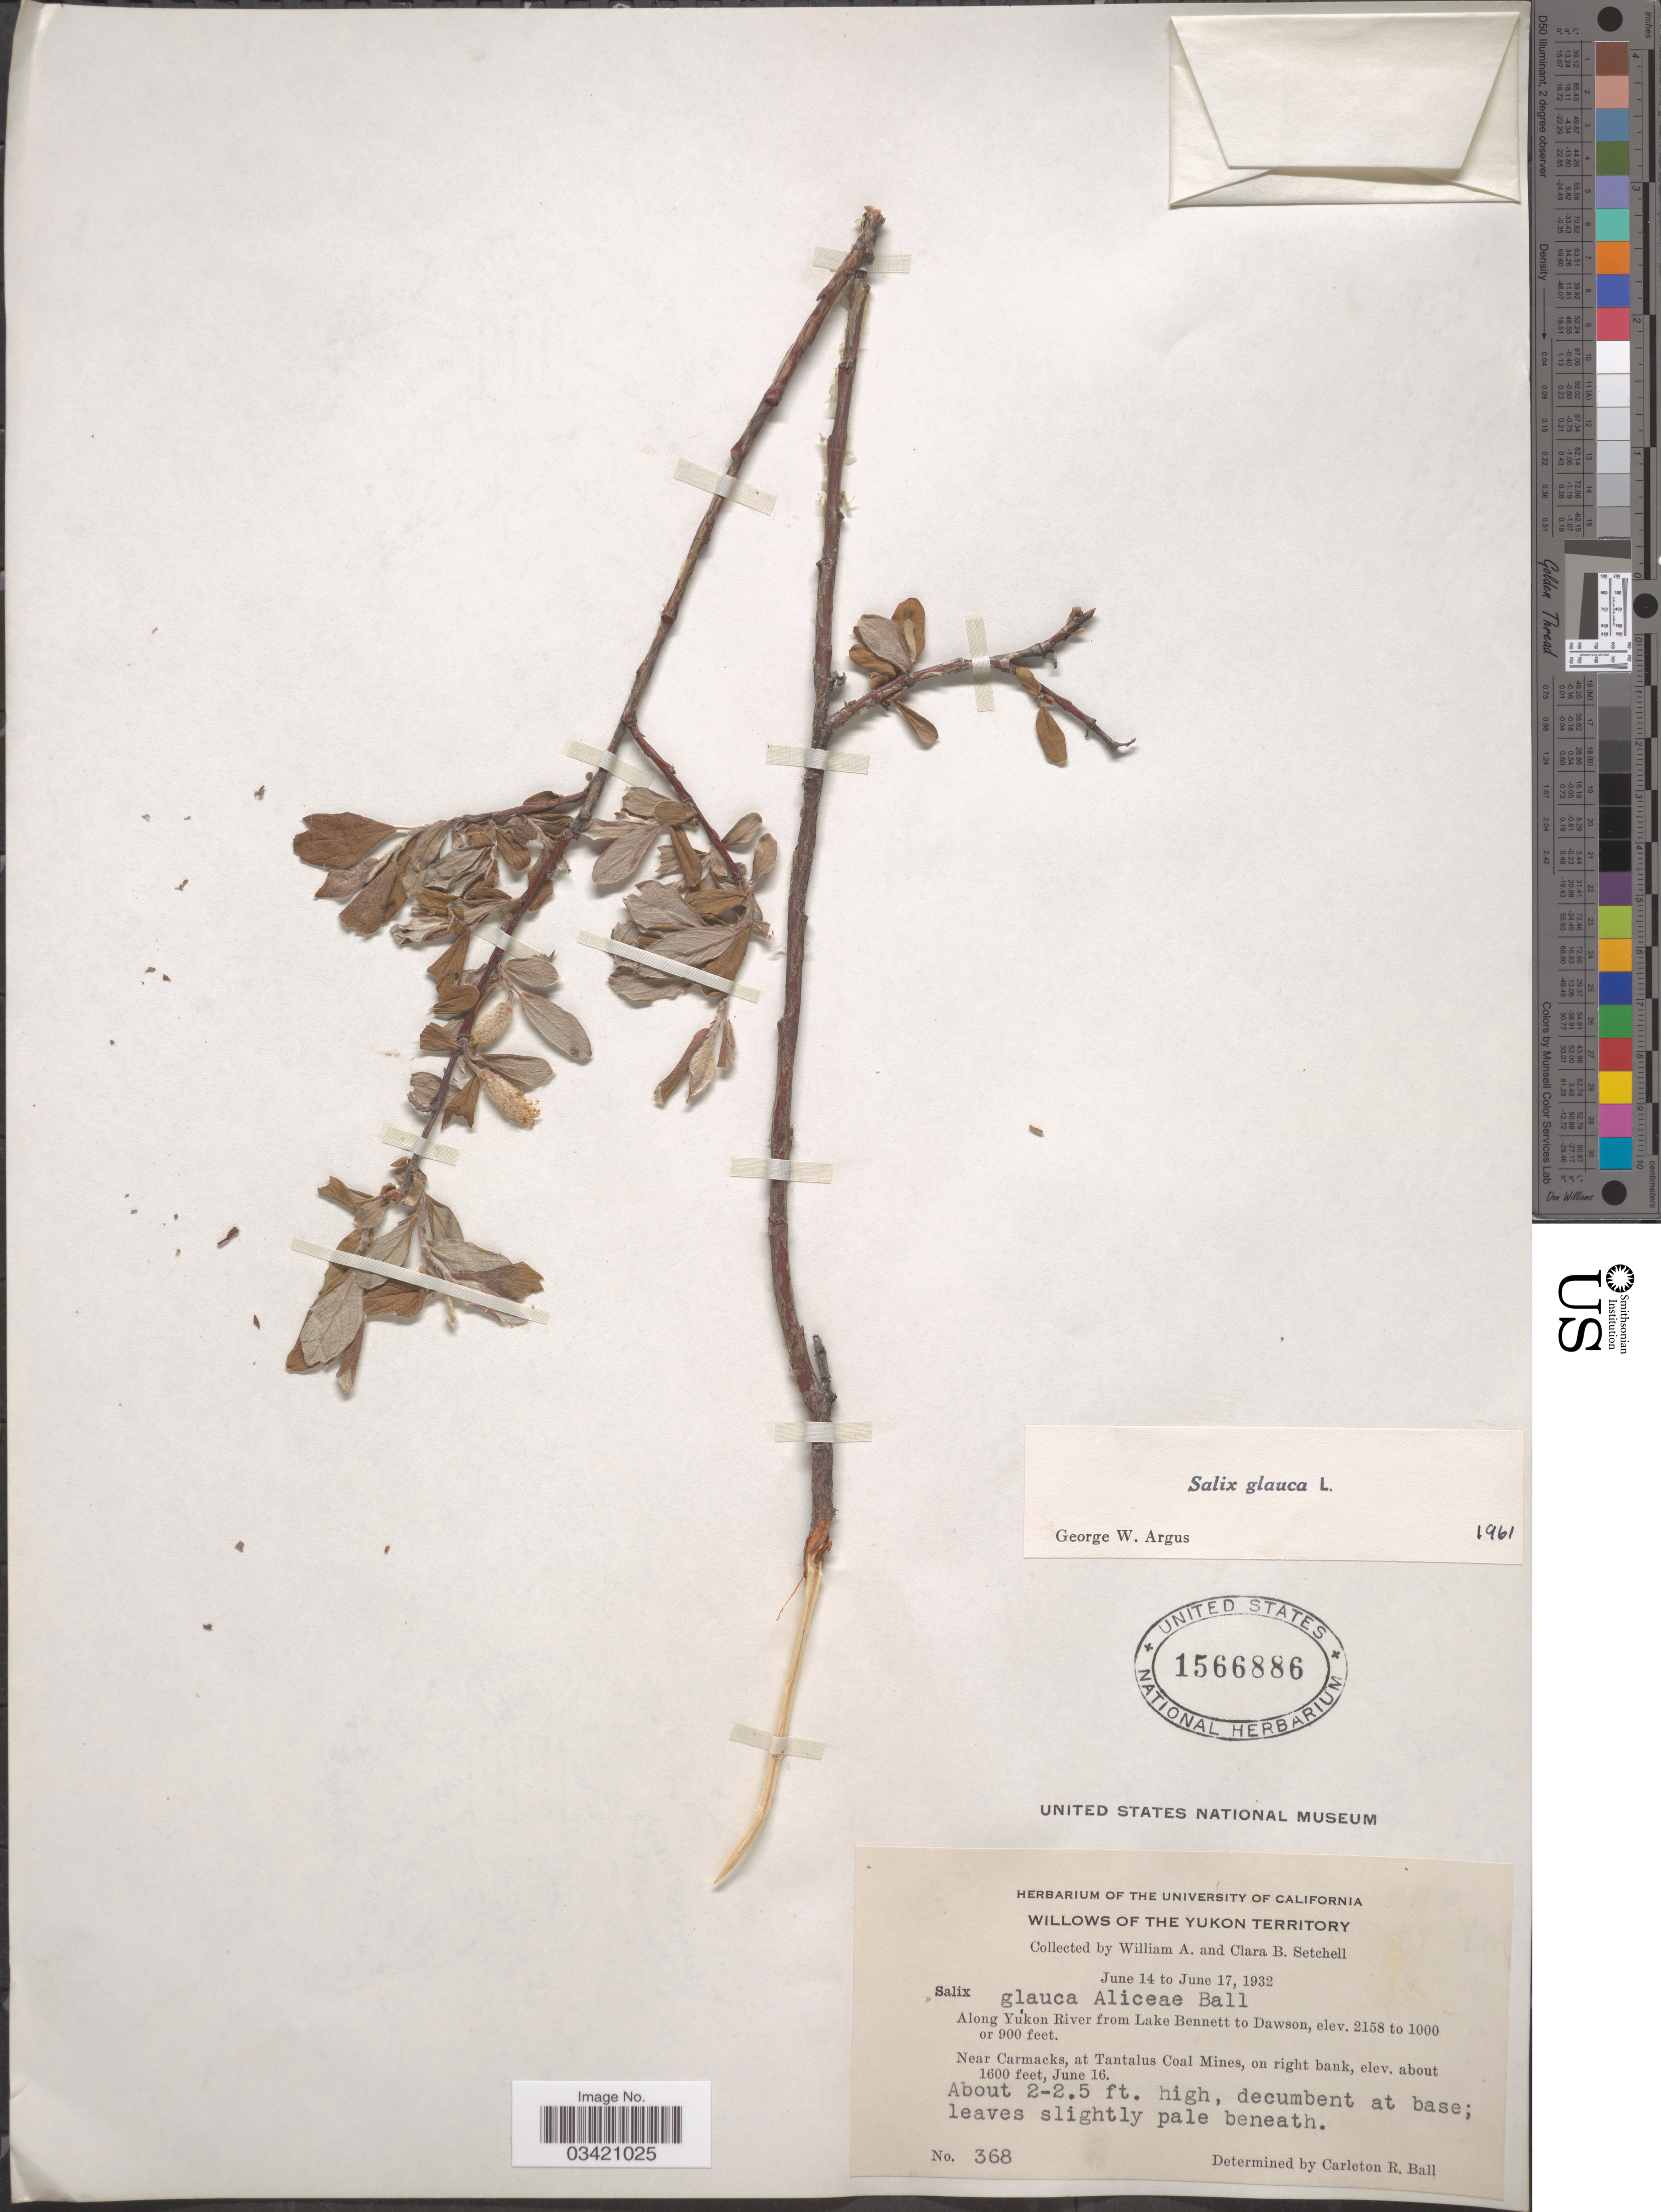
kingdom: Plantae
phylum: Tracheophyta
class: Magnoliopsida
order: Malpighiales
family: Salicaceae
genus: Salix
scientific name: Salix glauca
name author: L.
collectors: W. Setchell & C. B. Setchell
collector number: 368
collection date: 1932-06-16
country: Canada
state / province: Yukon Territory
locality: Along Yukon River from Lake Bennett to Dawson. Near Carmacks, at Tantalus Coal Mines, on right bank.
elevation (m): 274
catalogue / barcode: US 1566886